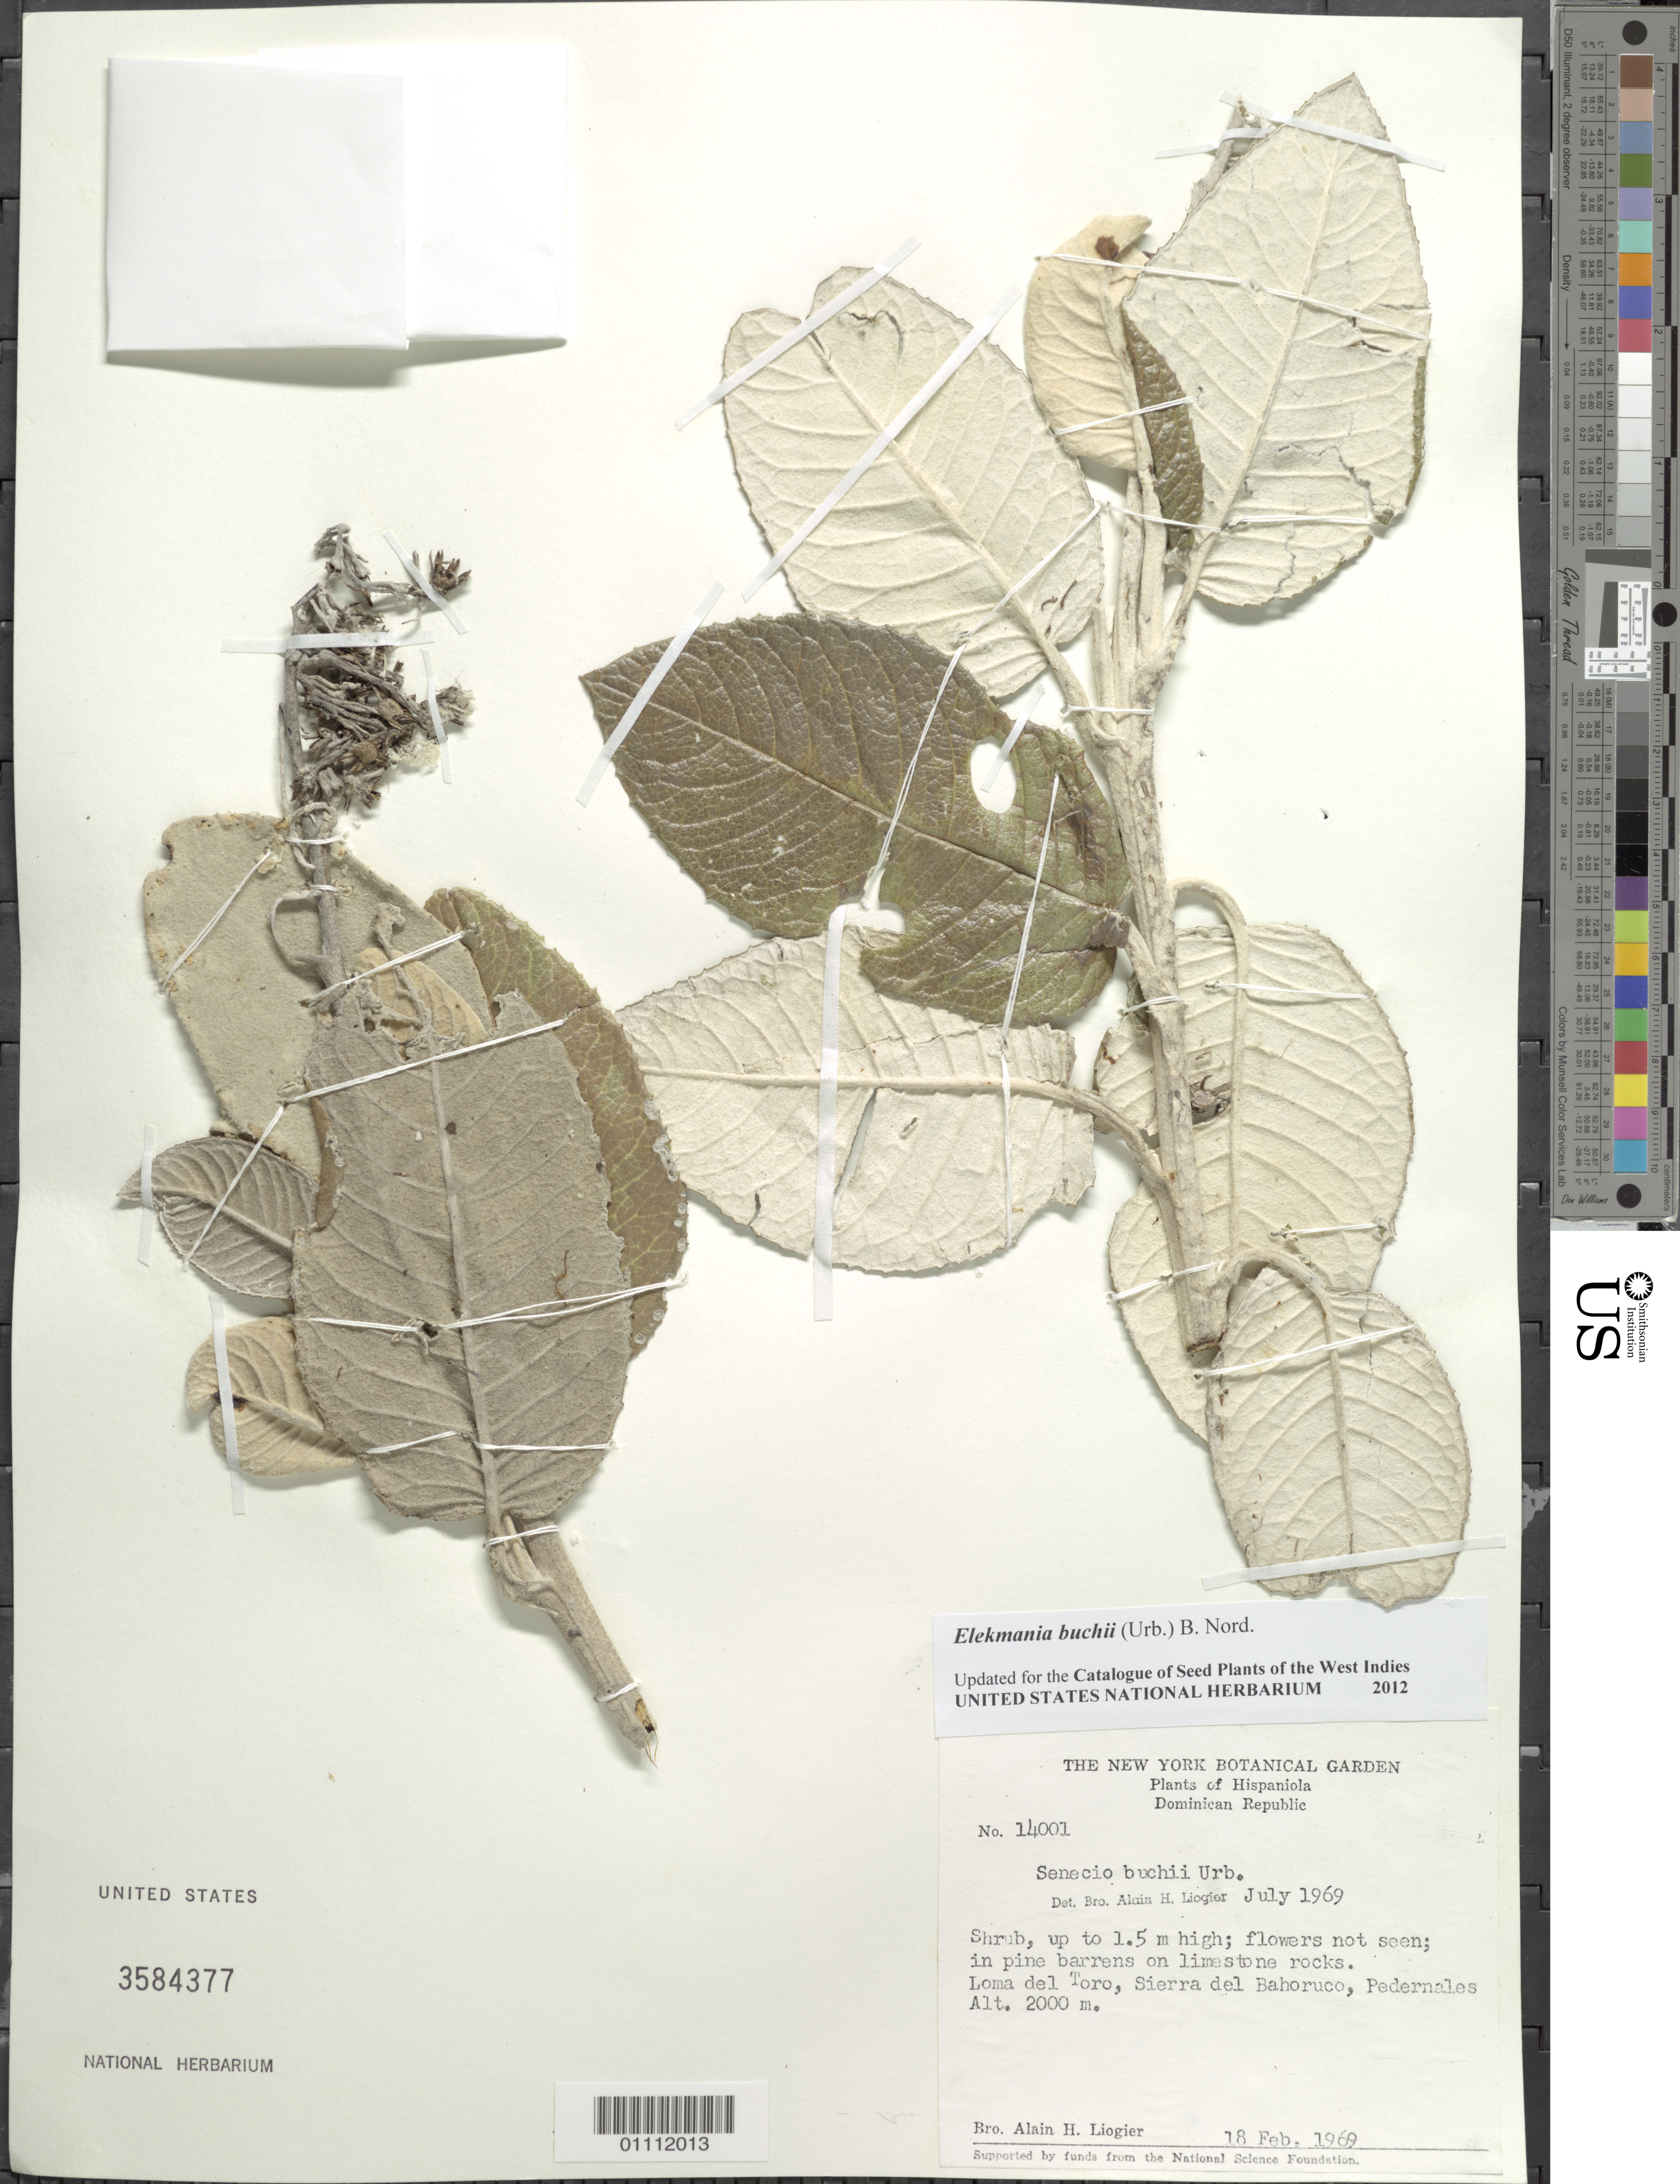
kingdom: Plantae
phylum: Tracheophyta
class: Magnoliopsida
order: Asterales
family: Asteraceae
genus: Senecio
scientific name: Senecio buchii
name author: Urb.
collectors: A. H. Liogier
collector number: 14001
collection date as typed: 18 Feb 1969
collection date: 1969-02-18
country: Dominican Republic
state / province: Pedernales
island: Hispaniola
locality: Sierra del Bahoruco, Loma del Toro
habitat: In pine barrens, on limestone rocks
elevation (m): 2000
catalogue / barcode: US 3584377